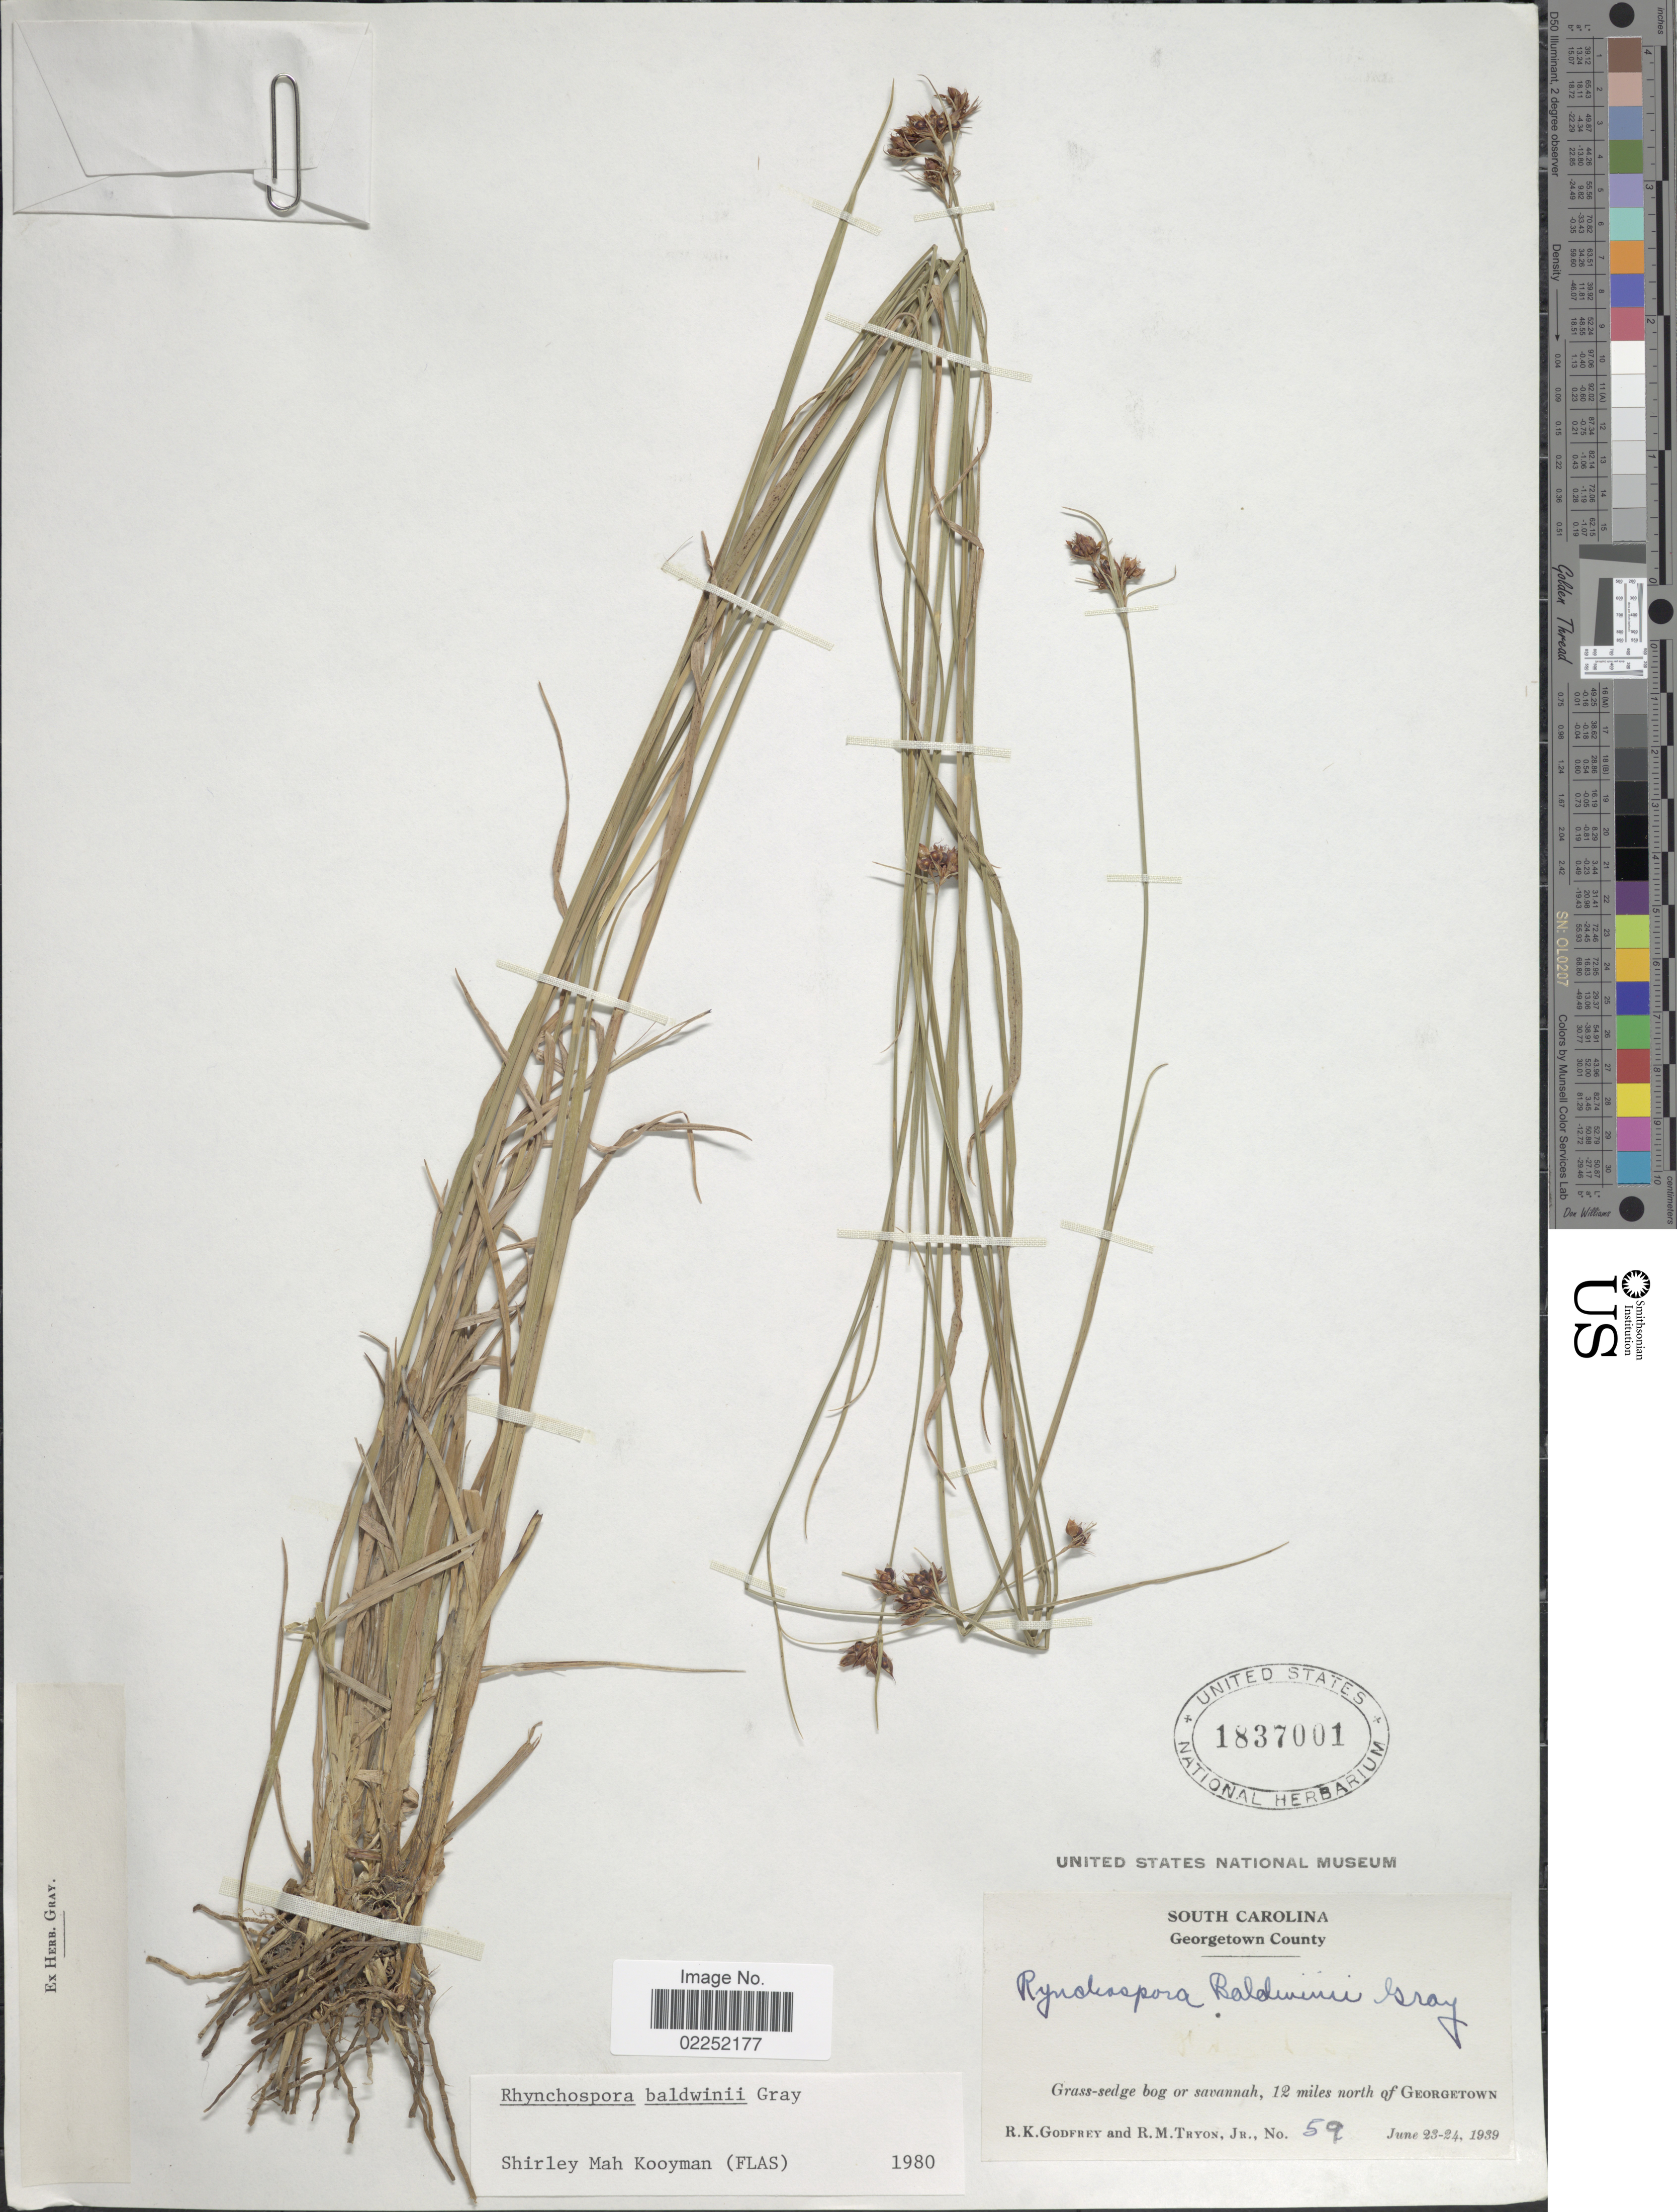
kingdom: Plantae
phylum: Tracheophyta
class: Liliopsida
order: Poales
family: Cyperaceae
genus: Rhynchospora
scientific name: Rhynchospora baldwinii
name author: A. Gray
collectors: R. K. Godfrey & R. M. Tryon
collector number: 59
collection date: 1939-06-23/1939-06-24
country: United States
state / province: South Carolina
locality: Georgetown County, Grass-sedge bog or savannah, 12 miles north of Georgetown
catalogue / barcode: US 1837001